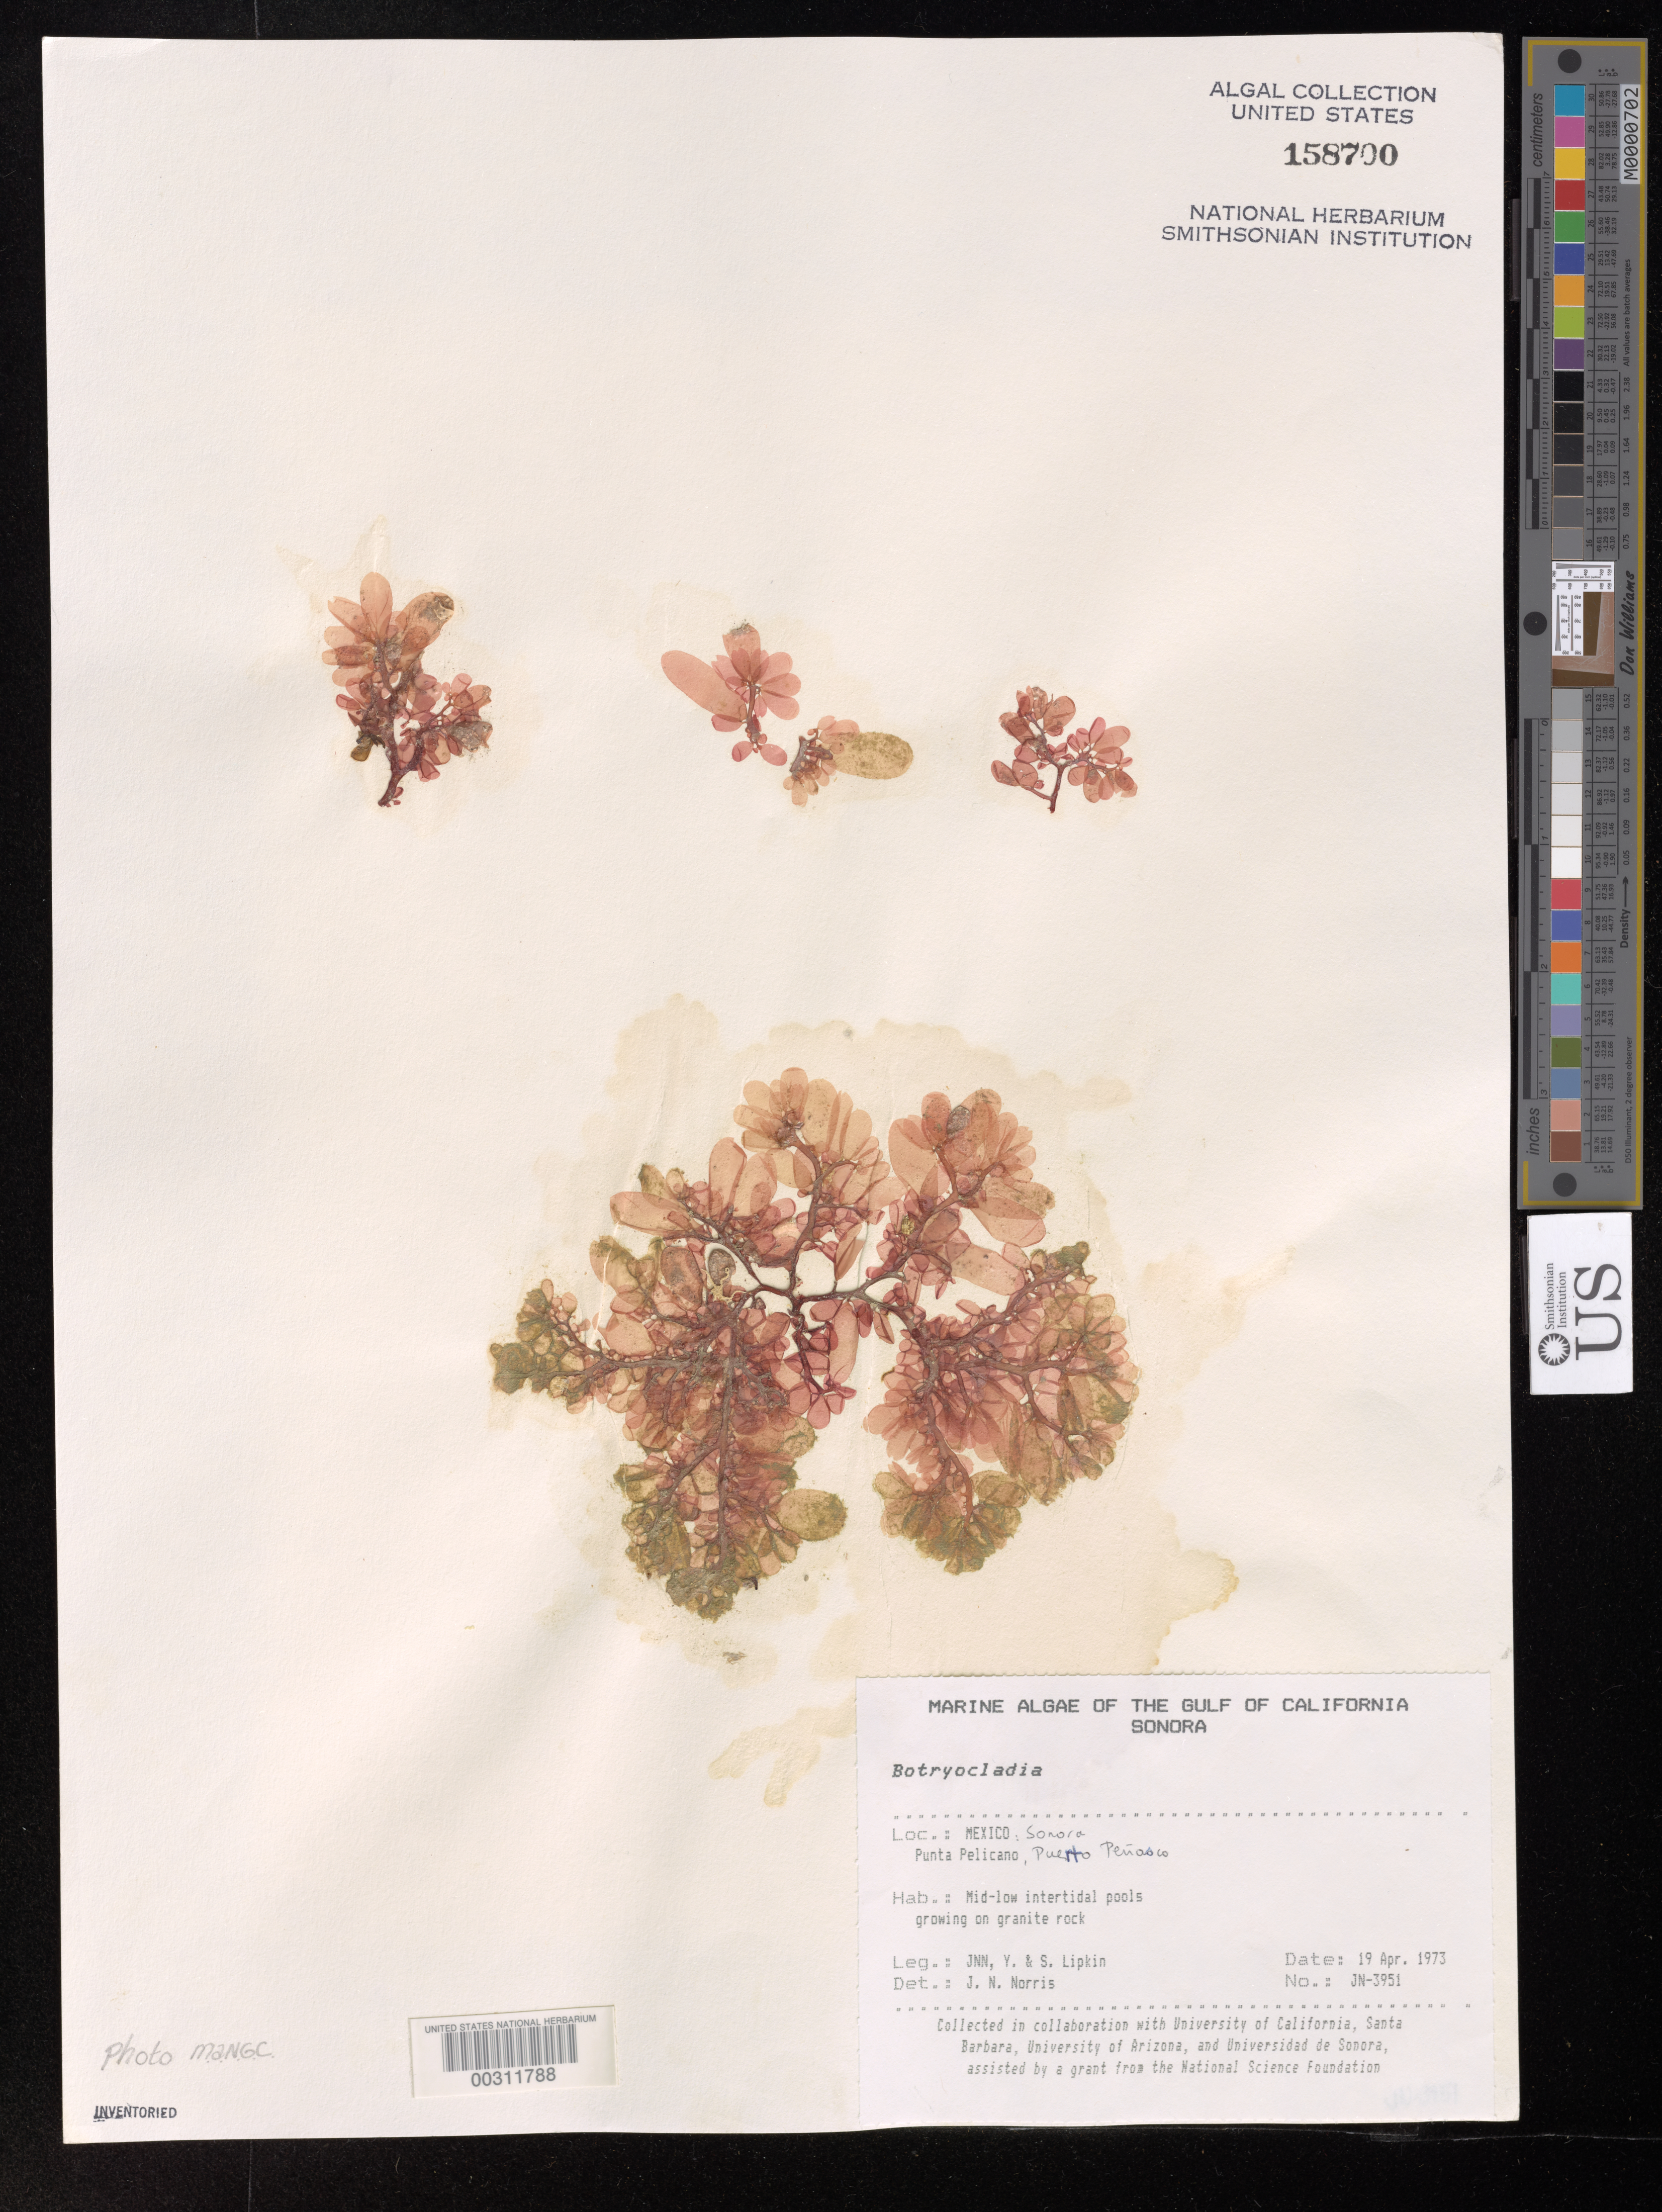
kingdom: Plantae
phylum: Rhodophyta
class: Florideophyceae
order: Rhodymeniales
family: Rhodymeniaceae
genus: Botryocladia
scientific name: Botryocladia sp.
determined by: Norris, James N.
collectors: J. N. Norris, Y. Lipkin & S. Lipkin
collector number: JN-3951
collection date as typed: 19 Apr 1973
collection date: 1973-04-19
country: Mexico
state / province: Sonora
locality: Punta Pelicano, Puerto Penasco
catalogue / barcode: US 158700